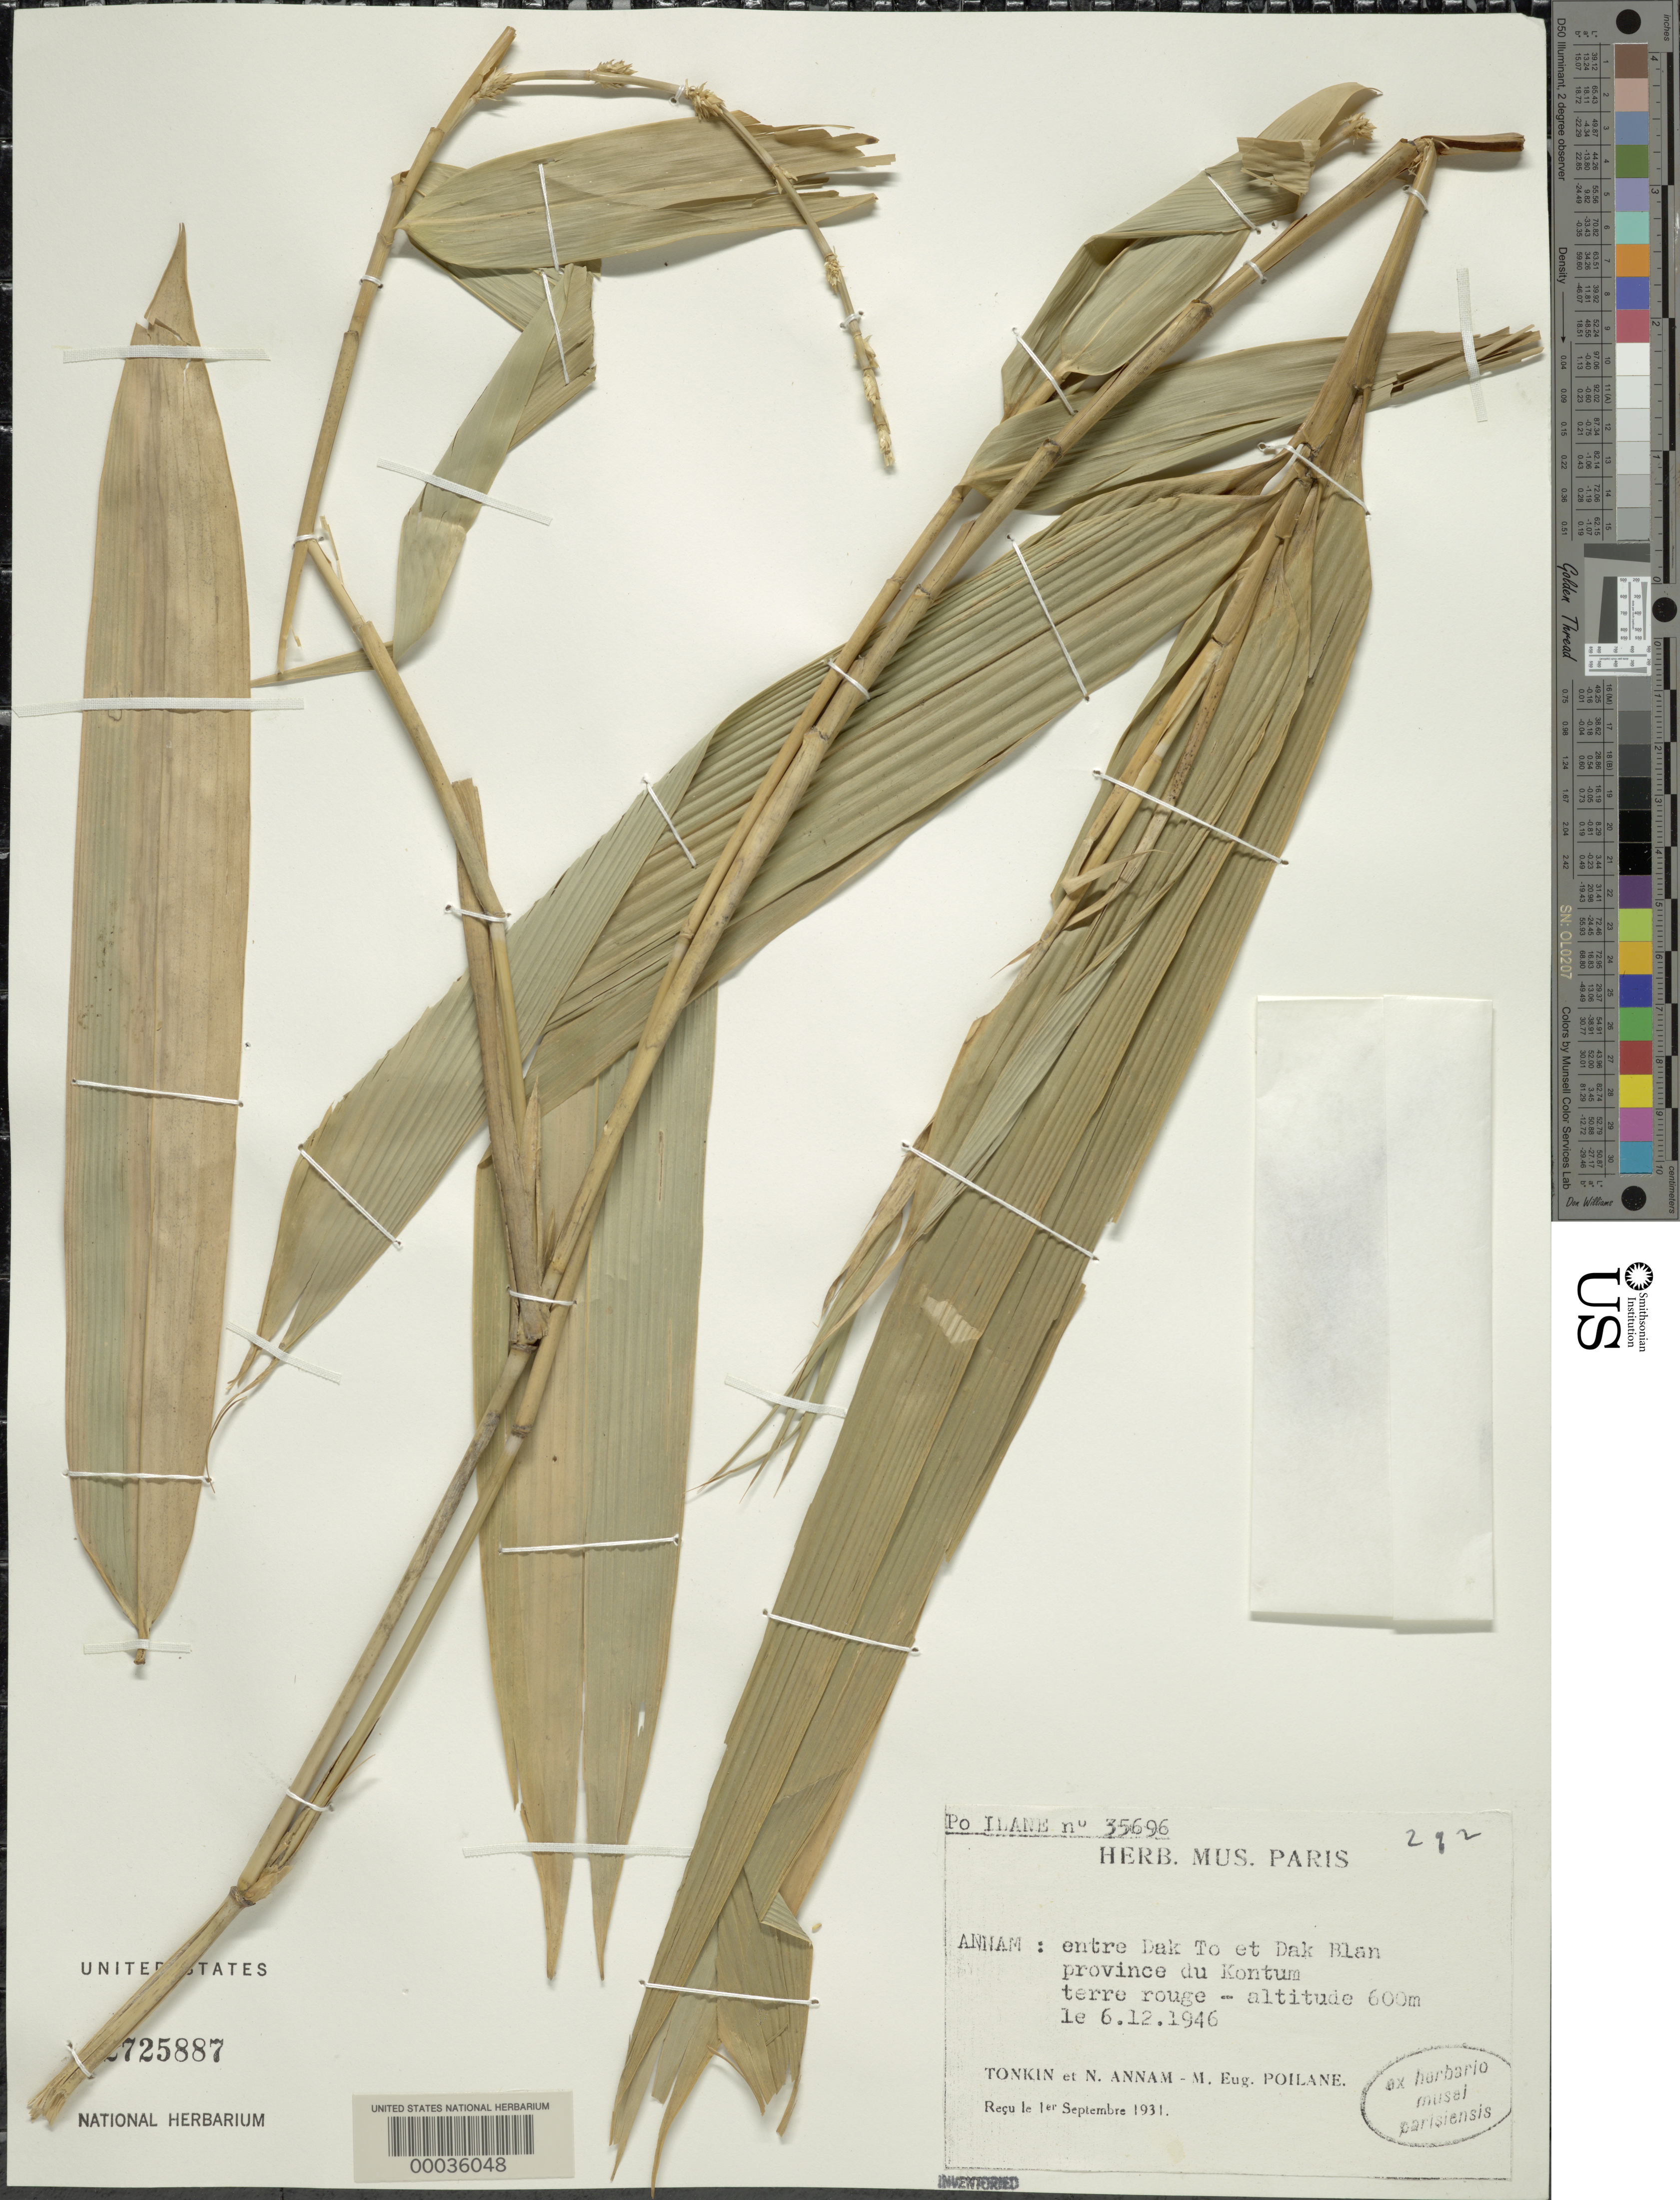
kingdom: Plantae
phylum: Tracheophyta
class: Liliopsida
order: Poales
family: Poaceae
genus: Dendrocalamus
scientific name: Dendrocalamus sp.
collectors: M. Poilane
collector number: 35696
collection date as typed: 12 Jun 1946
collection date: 1946-06-12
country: Vietnam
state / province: Kon Tum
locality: Annam, kontum, dak blan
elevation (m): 600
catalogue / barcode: US 2725887